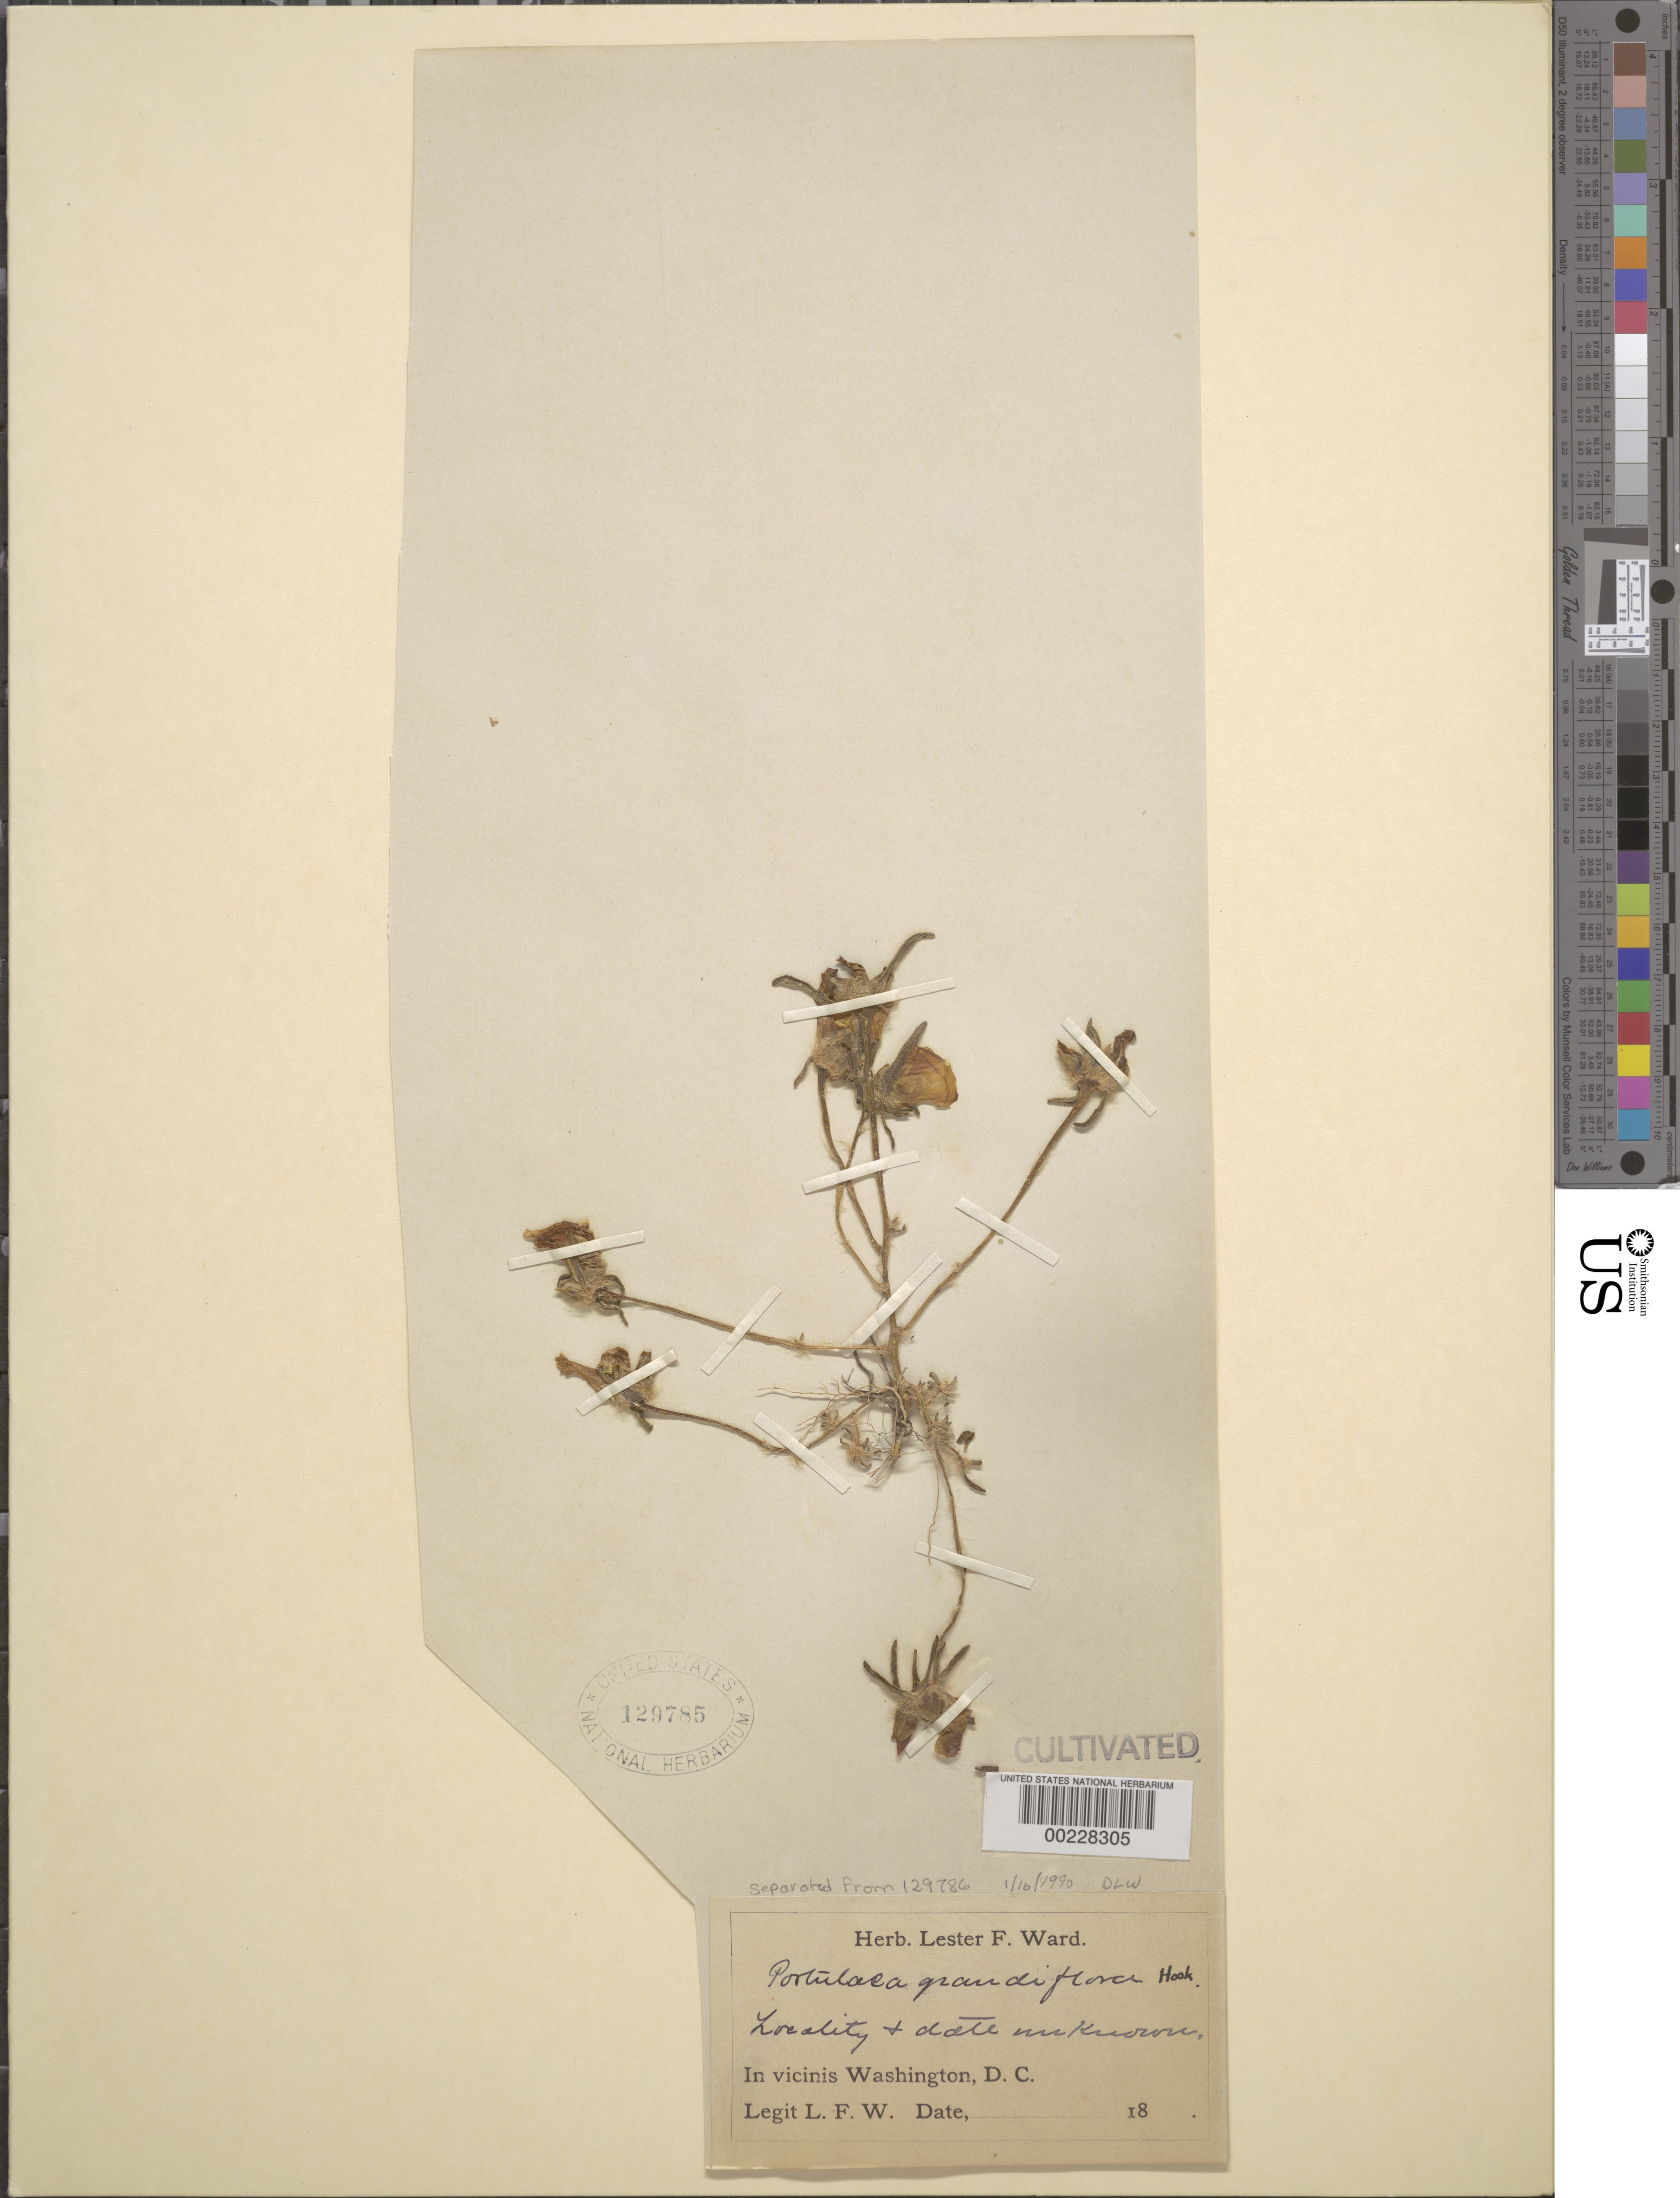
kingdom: Plantae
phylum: Tracheophyta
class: Magnoliopsida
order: Caryophyllales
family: Montiaceae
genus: Claytonia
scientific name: Claytonia caroliniana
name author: Michx.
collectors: L. F. Ward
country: United States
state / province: District of Columbia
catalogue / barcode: US 129785